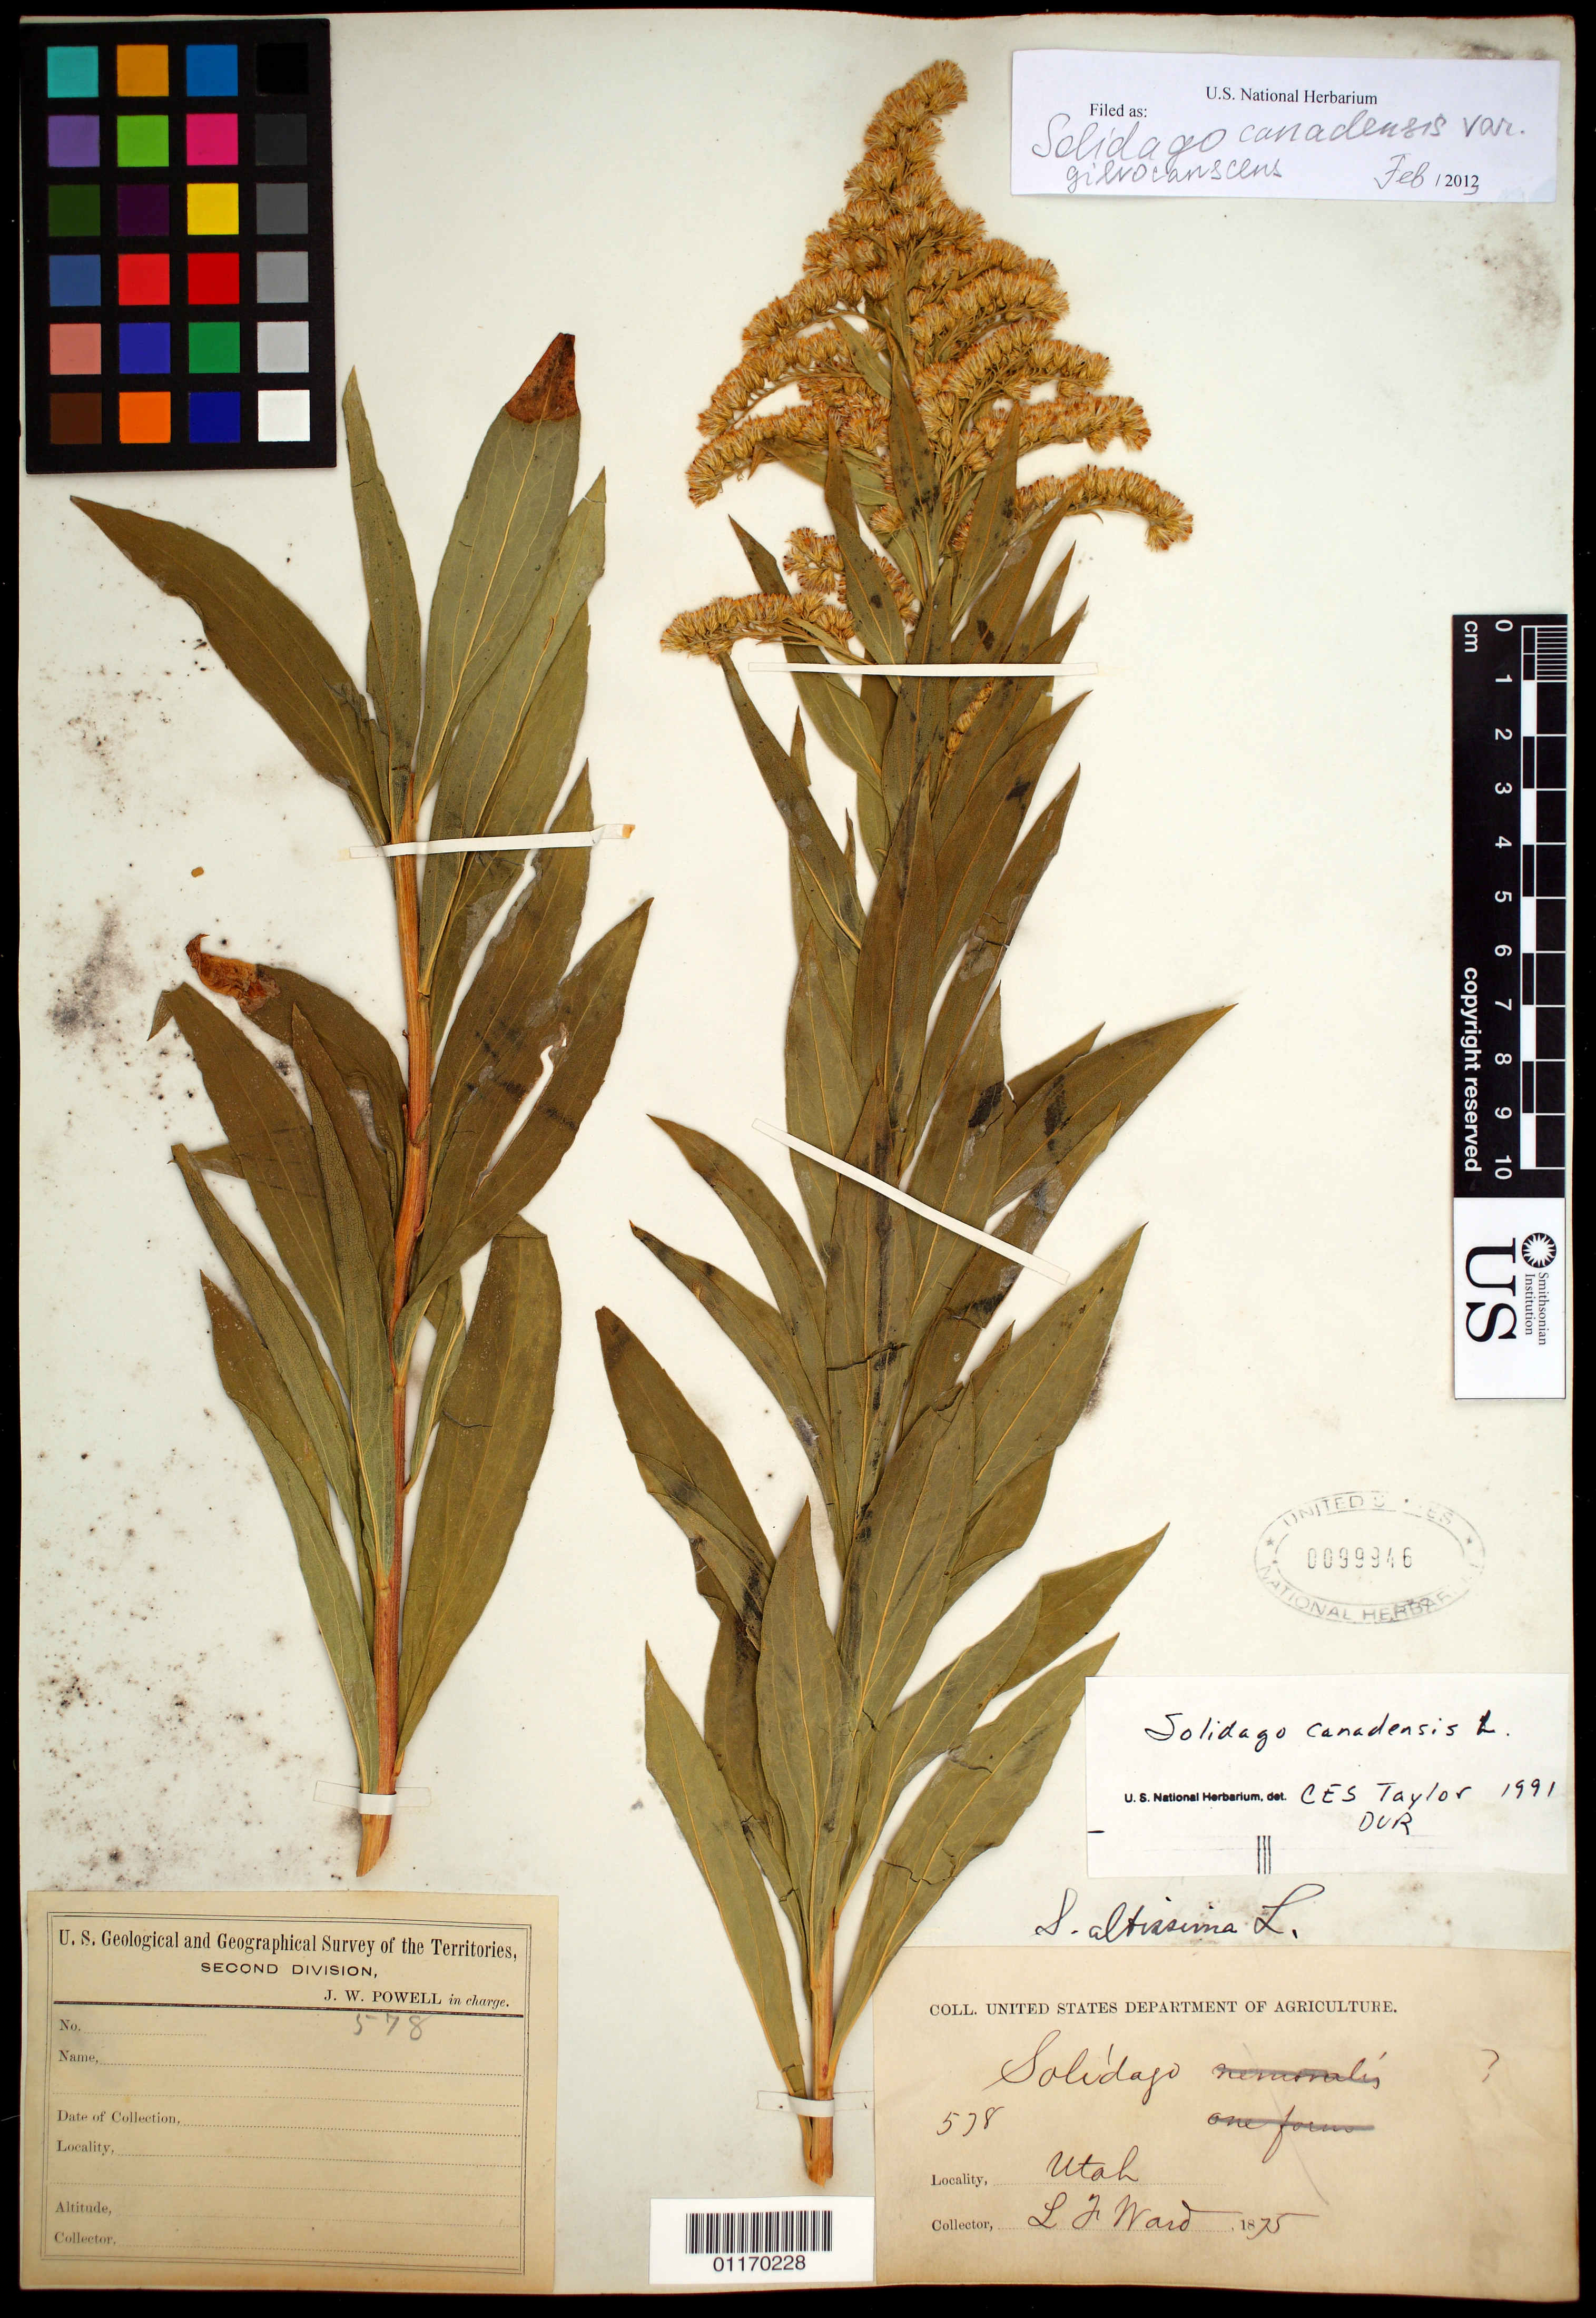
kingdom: Plantae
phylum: Tracheophyta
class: Magnoliopsida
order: Asterales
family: Asteraceae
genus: Solidago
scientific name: Solidago canadensis var. gilvocanescens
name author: Rydb.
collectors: L. F. Ward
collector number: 578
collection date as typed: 1875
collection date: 1875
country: United States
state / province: Utah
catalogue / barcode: US 99946